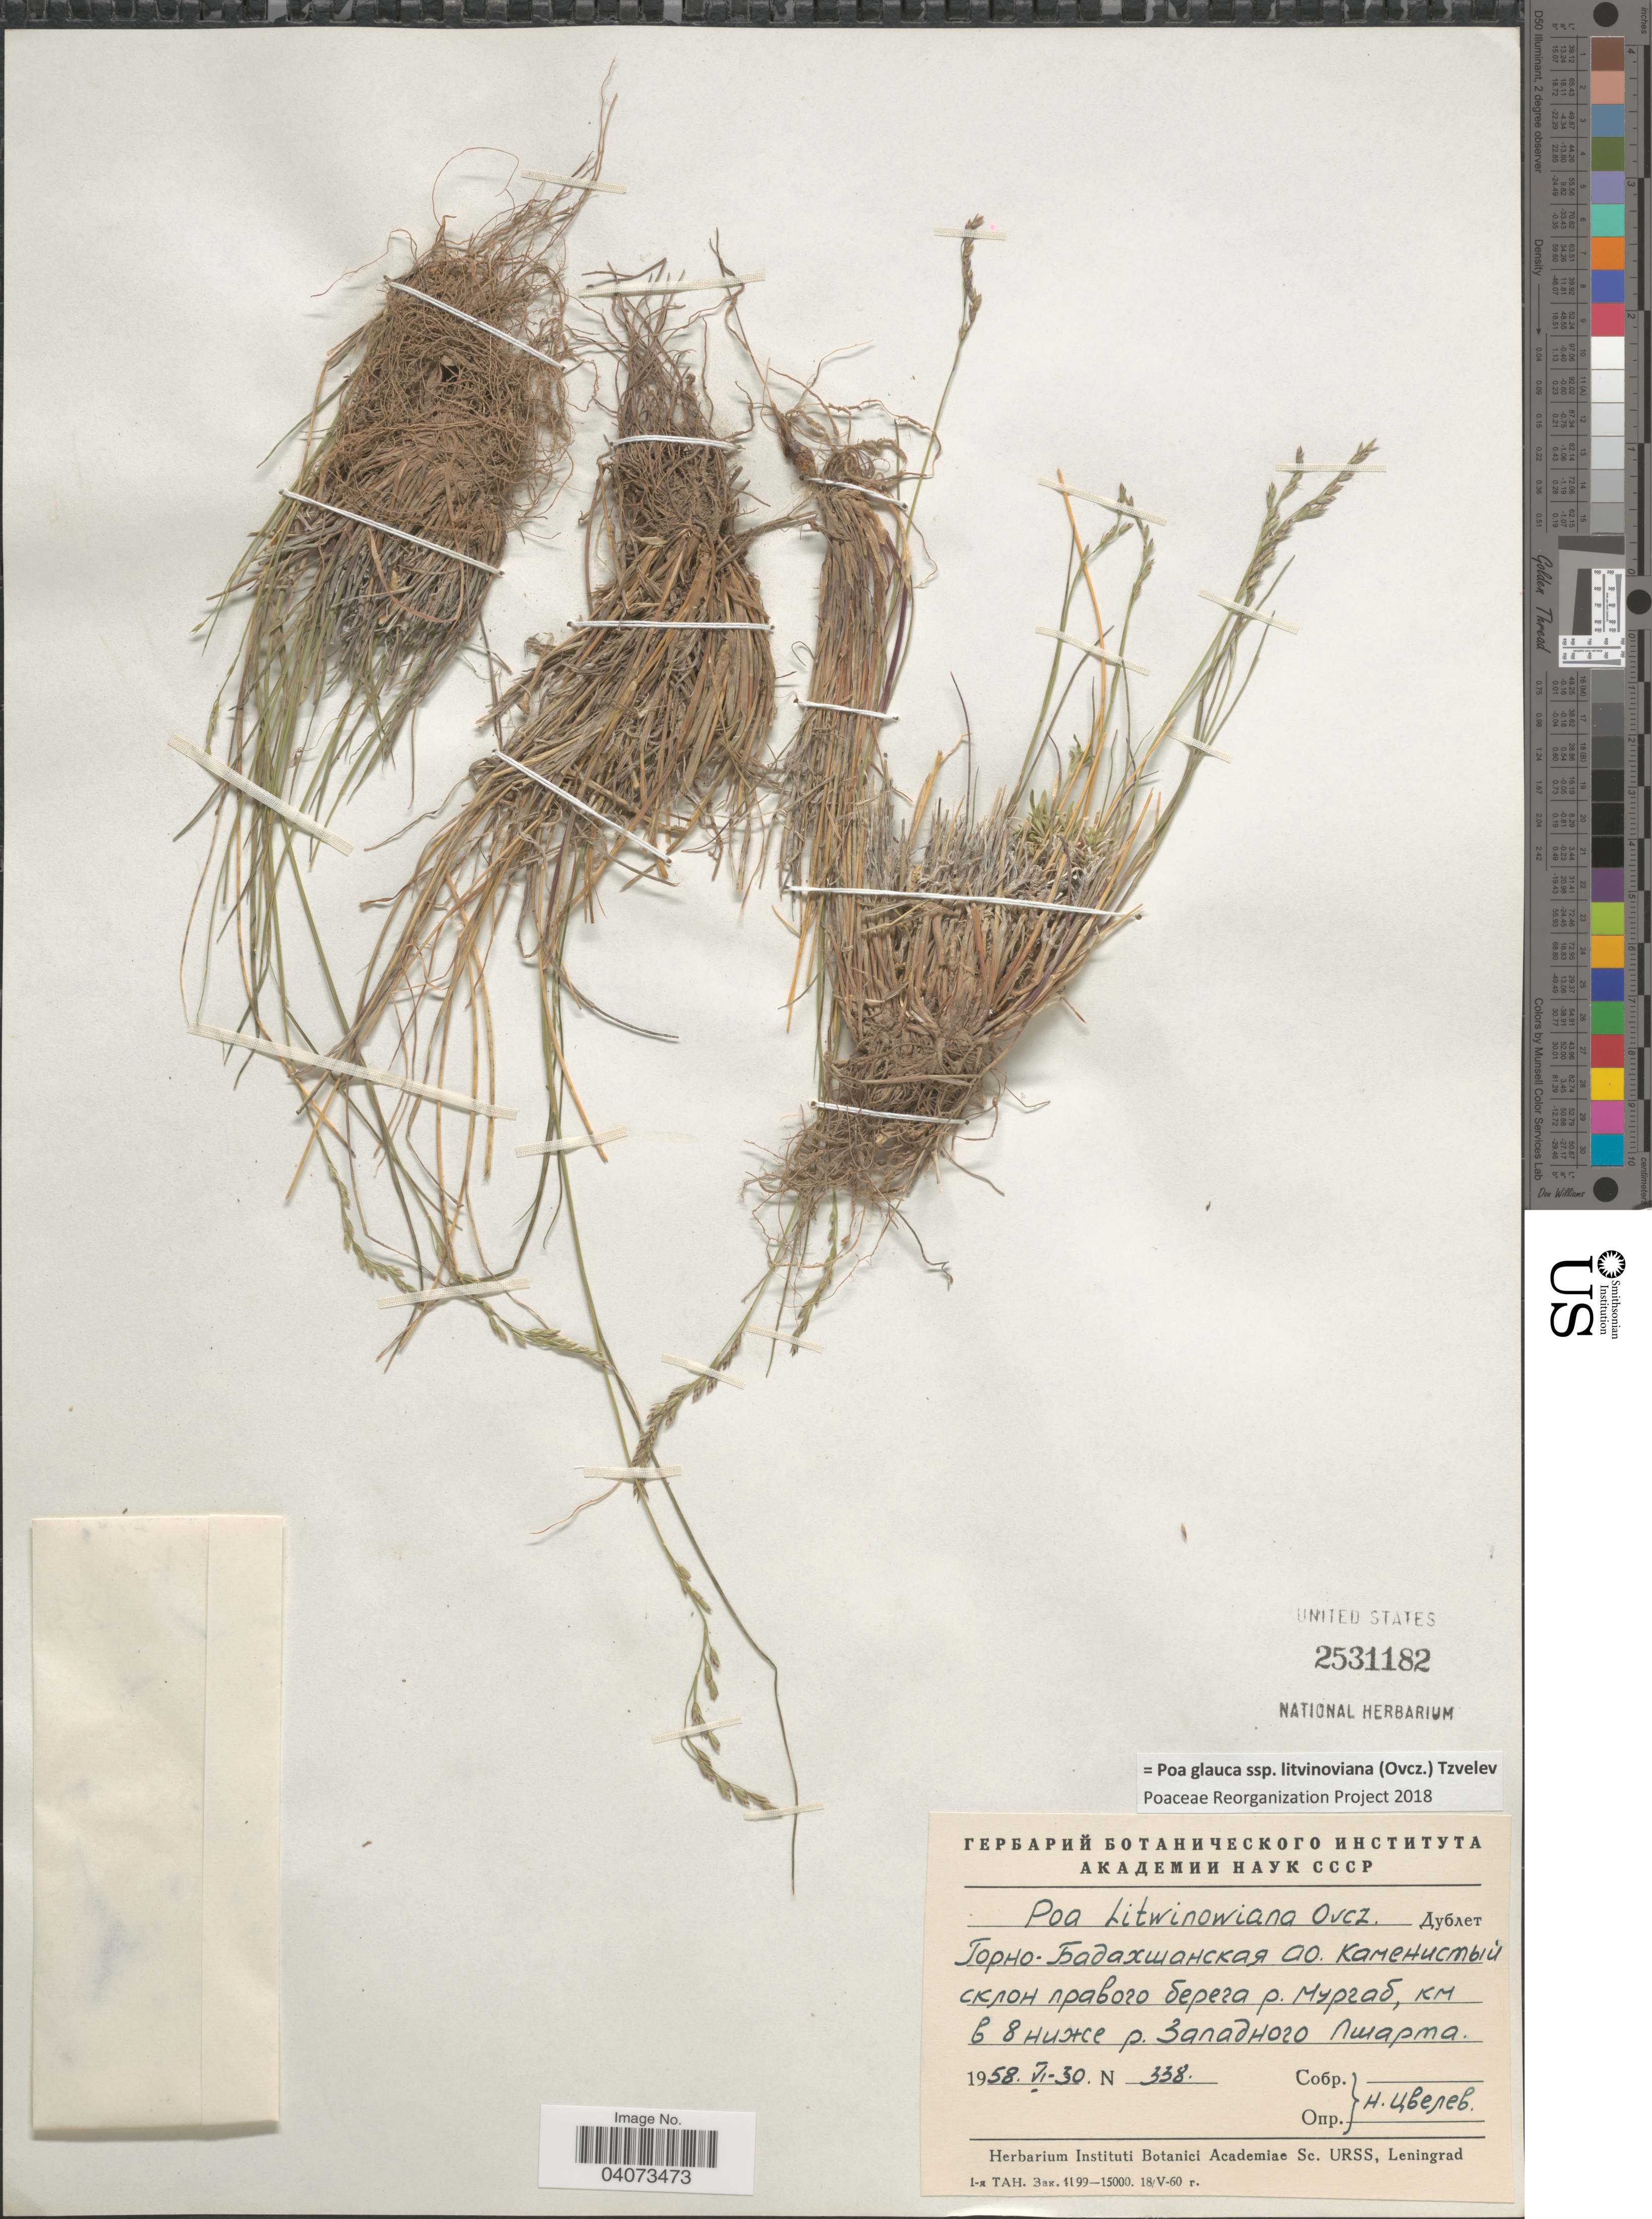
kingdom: Plantae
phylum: Tracheophyta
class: Liliopsida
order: Poales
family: Poaceae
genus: Poa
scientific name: Poa glauca subsp. litvinoviana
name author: (Ovcz.) Tzvelev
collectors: N. Tsvelev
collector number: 338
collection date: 1958-06-30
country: Tajikistan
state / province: Gorno-Badakhstan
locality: Right shore of river Murgab, 8 km from river Psharti Gharbí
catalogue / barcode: US 2531182